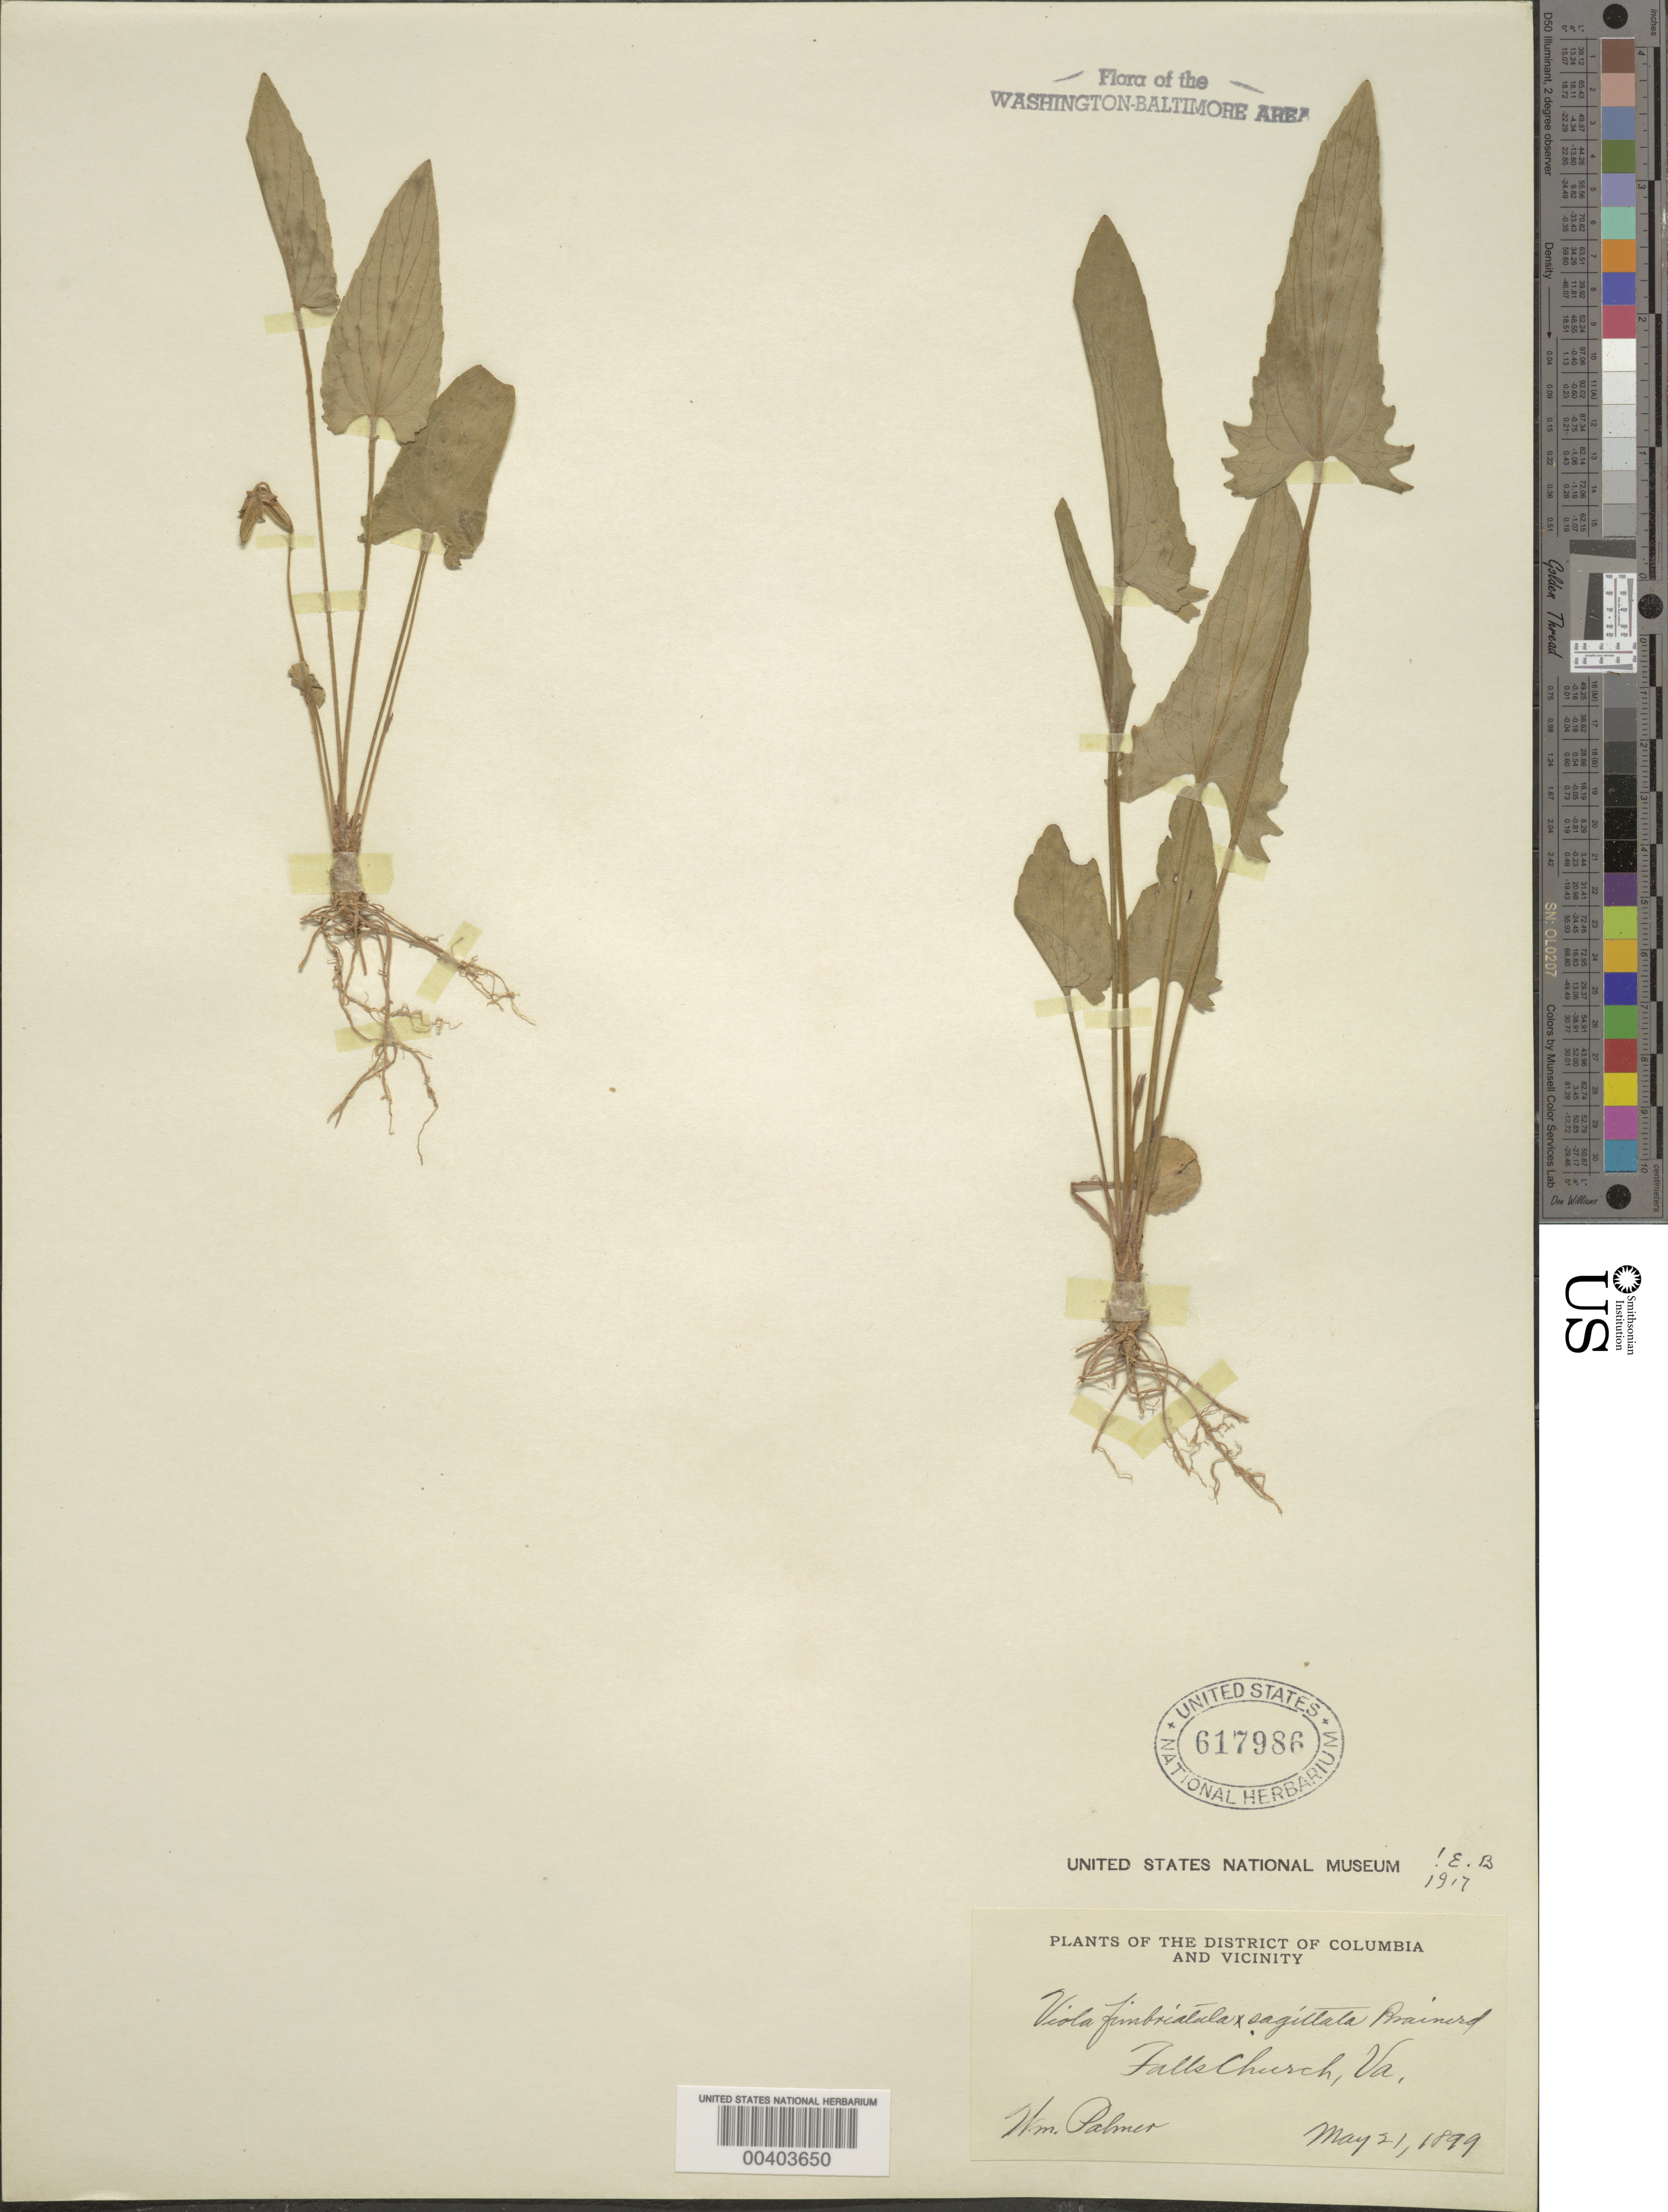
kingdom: Plantae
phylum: Tracheophyta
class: Magnoliopsida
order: Malpighiales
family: Violaceae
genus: Viola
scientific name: Viola sagittata var. ovata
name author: (Nutt.) Torr. & A. Gray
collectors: W. Palmer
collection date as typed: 21 May 1899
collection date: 1899-05-21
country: United States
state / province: Virginia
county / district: City of Falls Church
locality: Falls Church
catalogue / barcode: US 617986